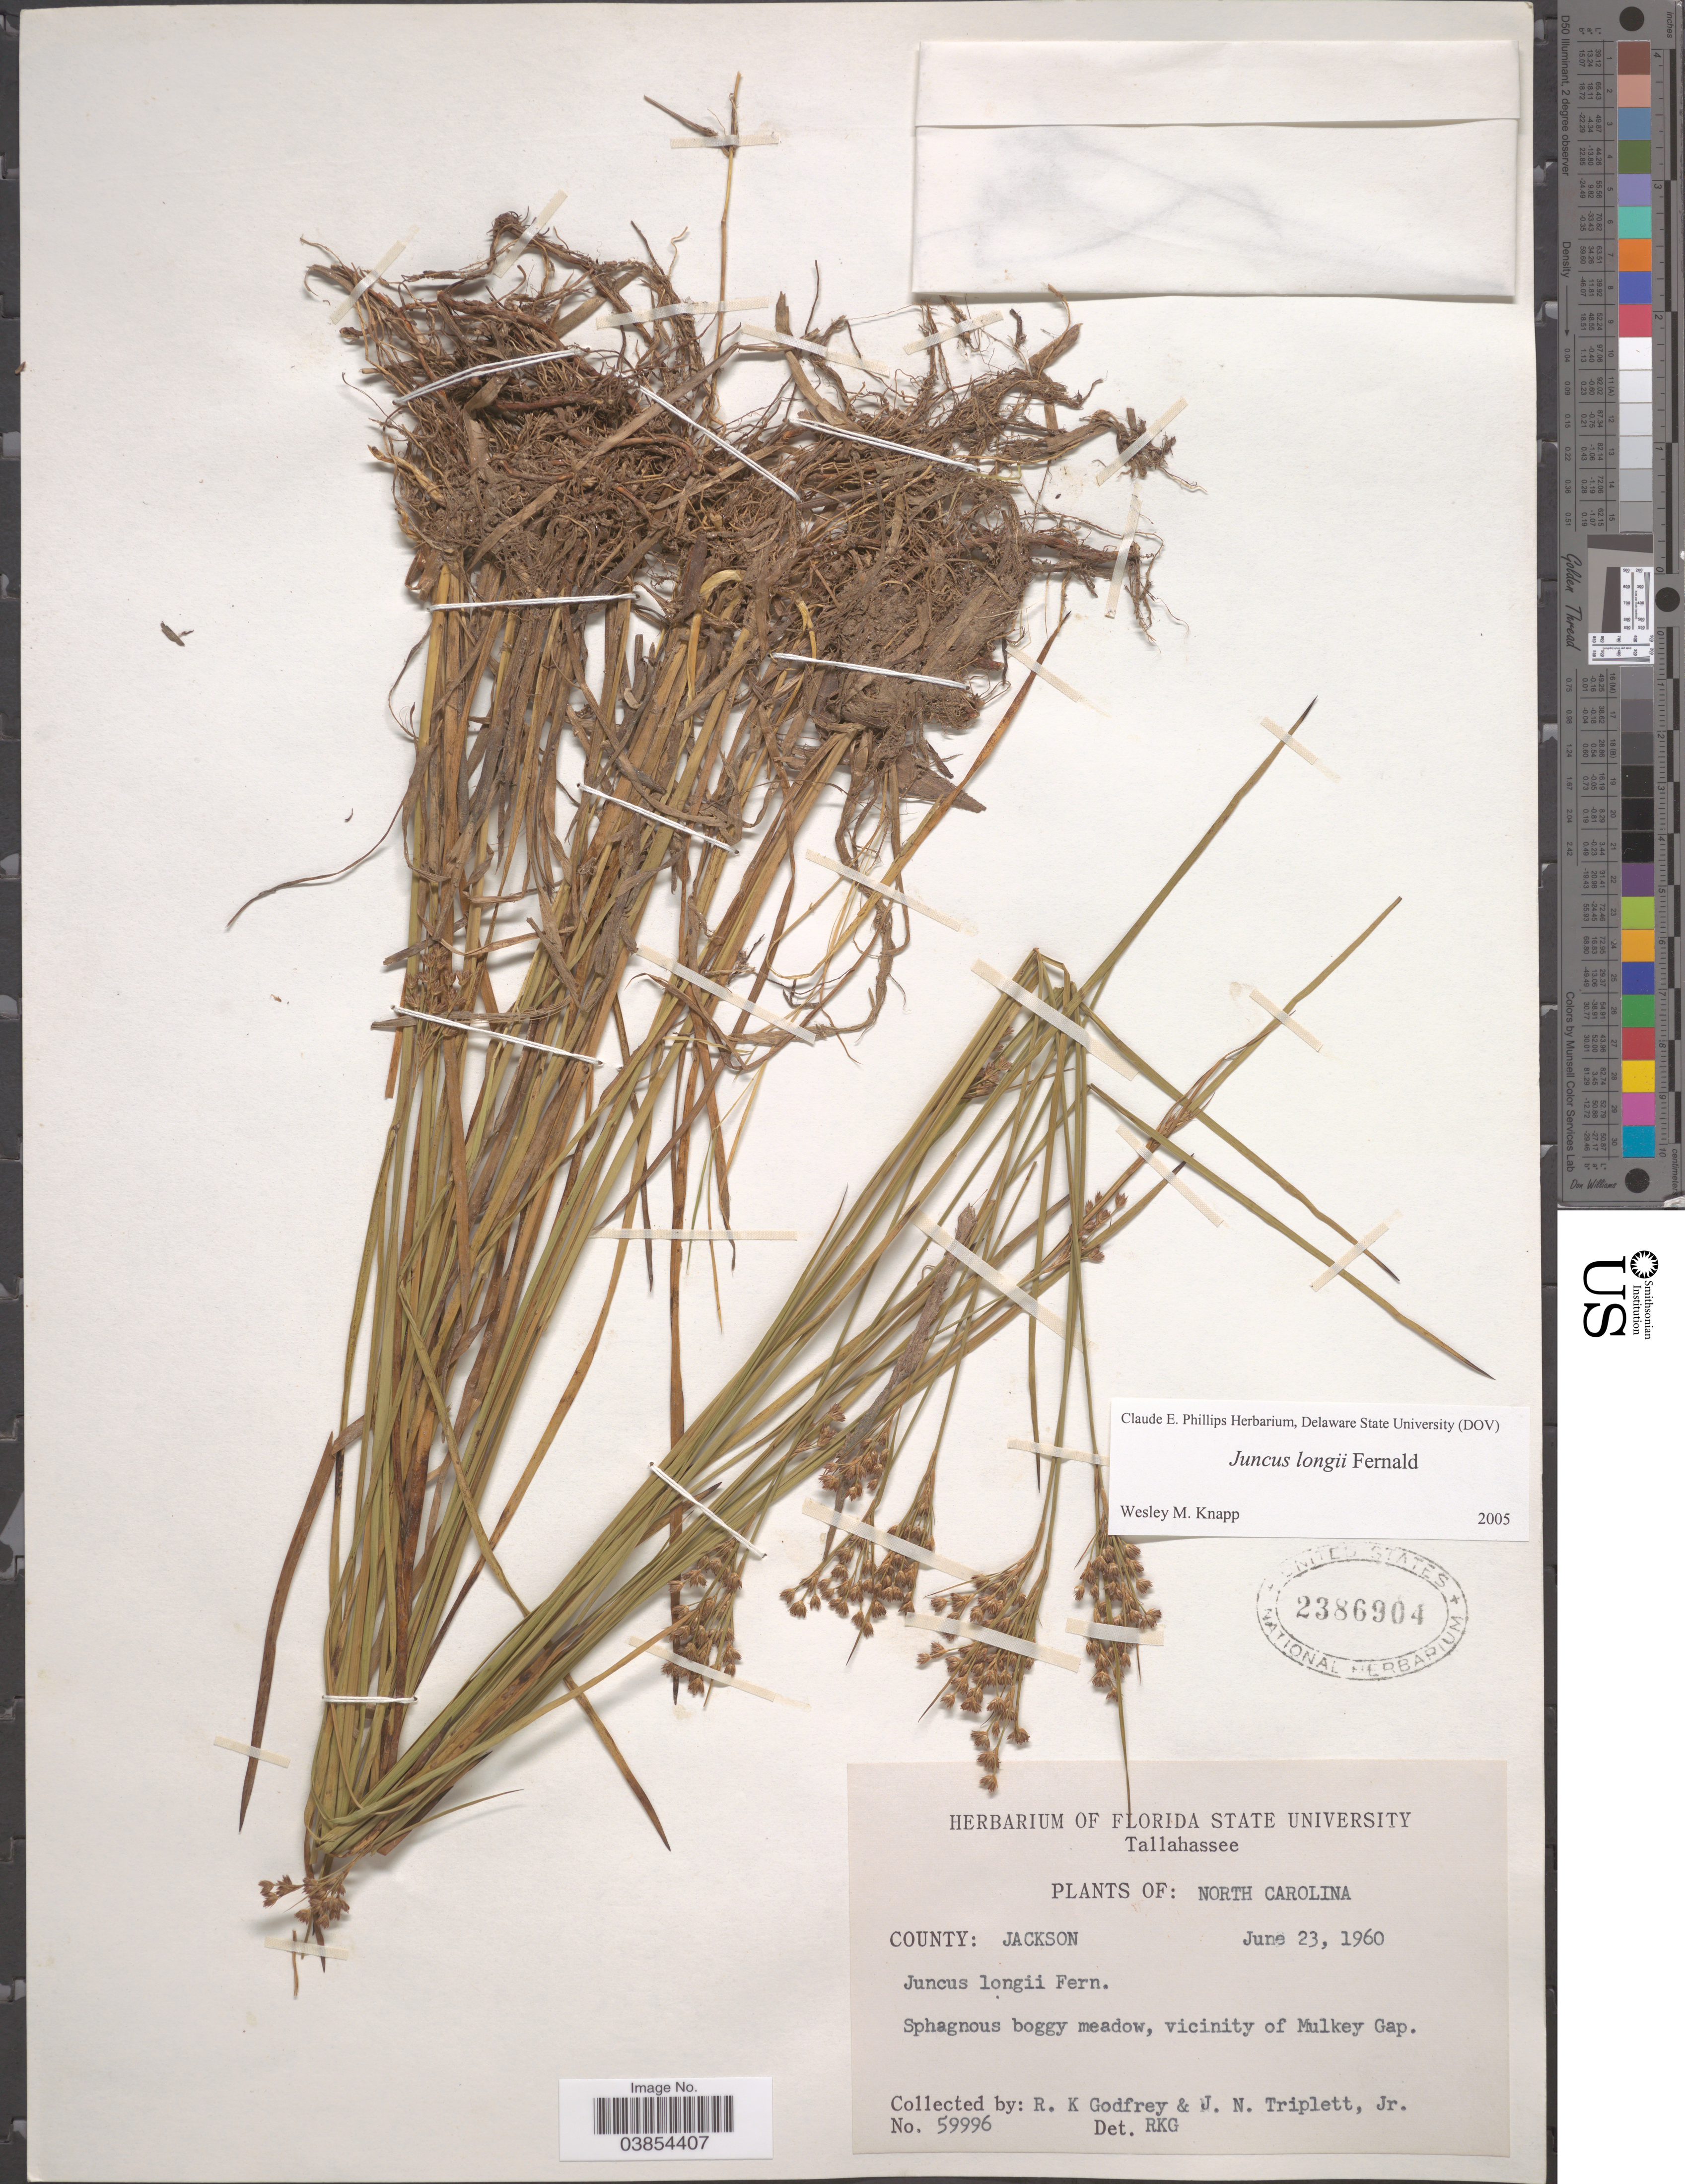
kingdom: Plantae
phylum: Tracheophyta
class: Liliopsida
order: Poales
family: Juncaceae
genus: Juncus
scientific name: Juncus longii Fernald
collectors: R. K. Godfrey & J. N. Triplett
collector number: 59996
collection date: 1960-06-23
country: United States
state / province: North Carolina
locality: County: Jackson. Vicinity of Mulkey Gap.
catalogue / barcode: US 2386904